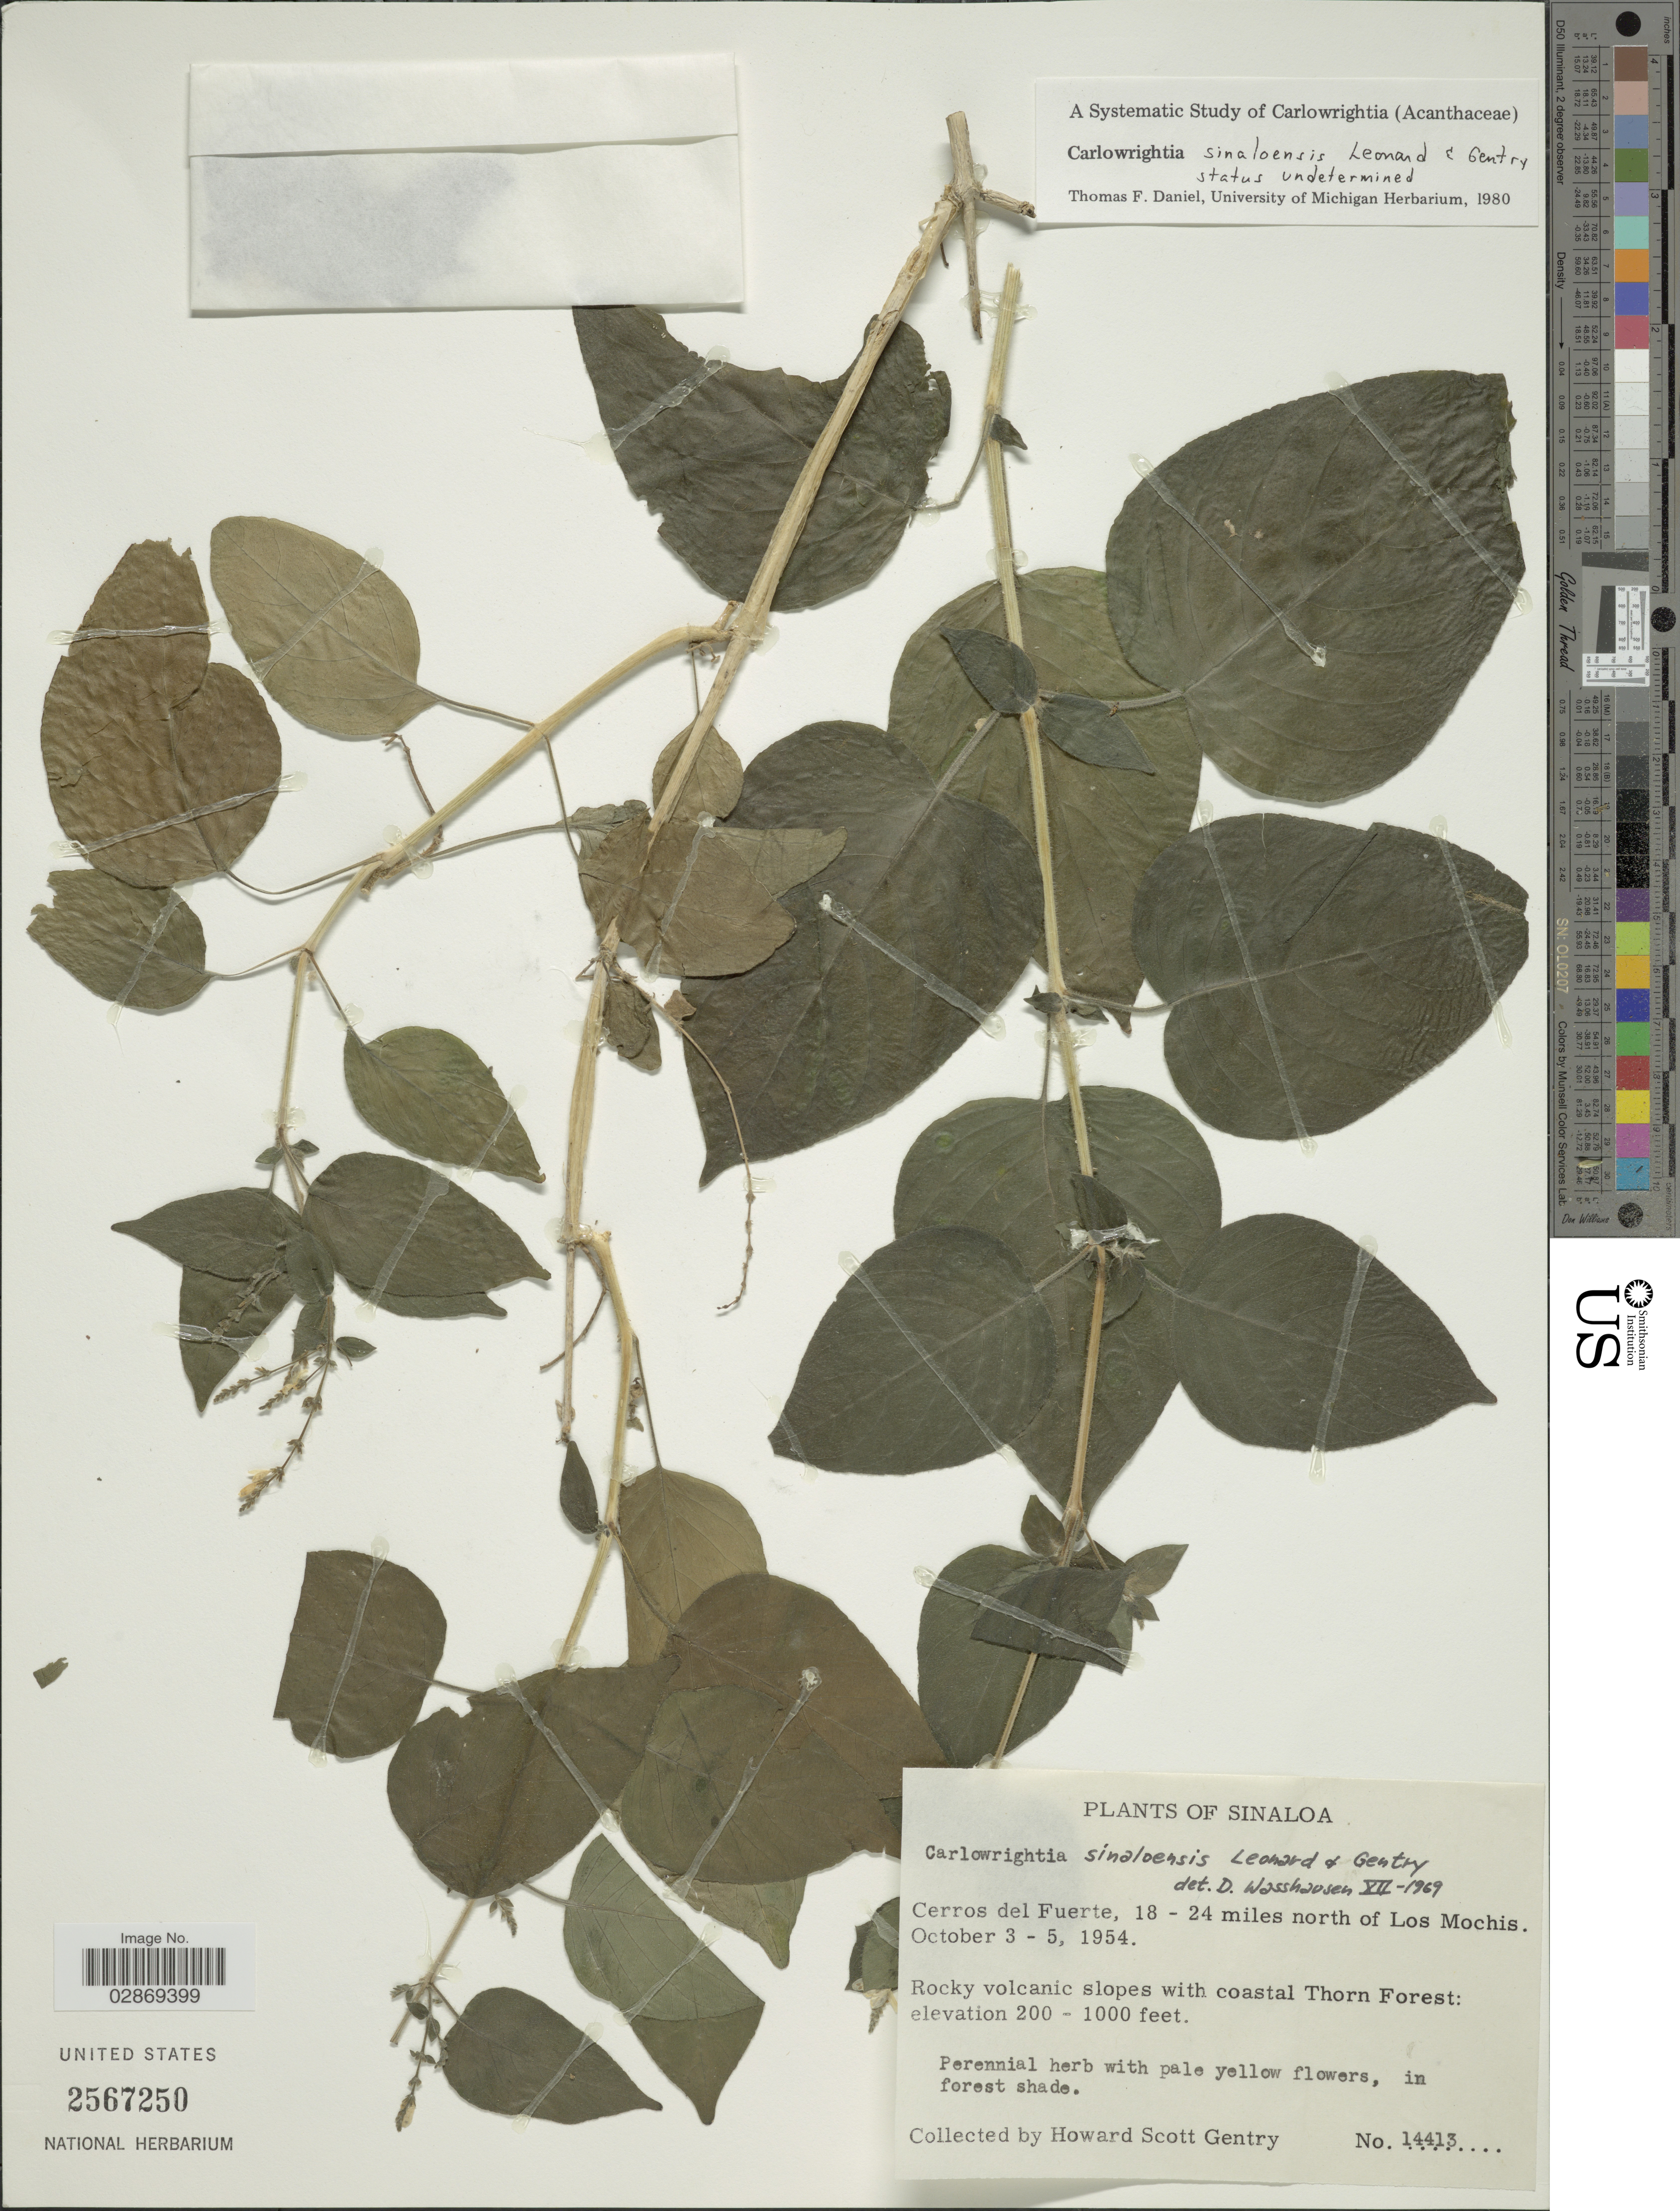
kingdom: Plantae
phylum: Tracheophyta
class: Magnoliopsida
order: Lamiales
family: Acanthaceae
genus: Aphanosperma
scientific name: Aphanosperma sinaloensis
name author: (Leonard & Gentry) T.F. Daniel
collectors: H. S. Gentry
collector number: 14413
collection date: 1954-10-03/1954-10-05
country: Mexico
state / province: Sinaloa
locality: Cerros del Fuerte, 18 - 24 miles north of Los Mochis.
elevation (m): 61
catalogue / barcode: US 2567250